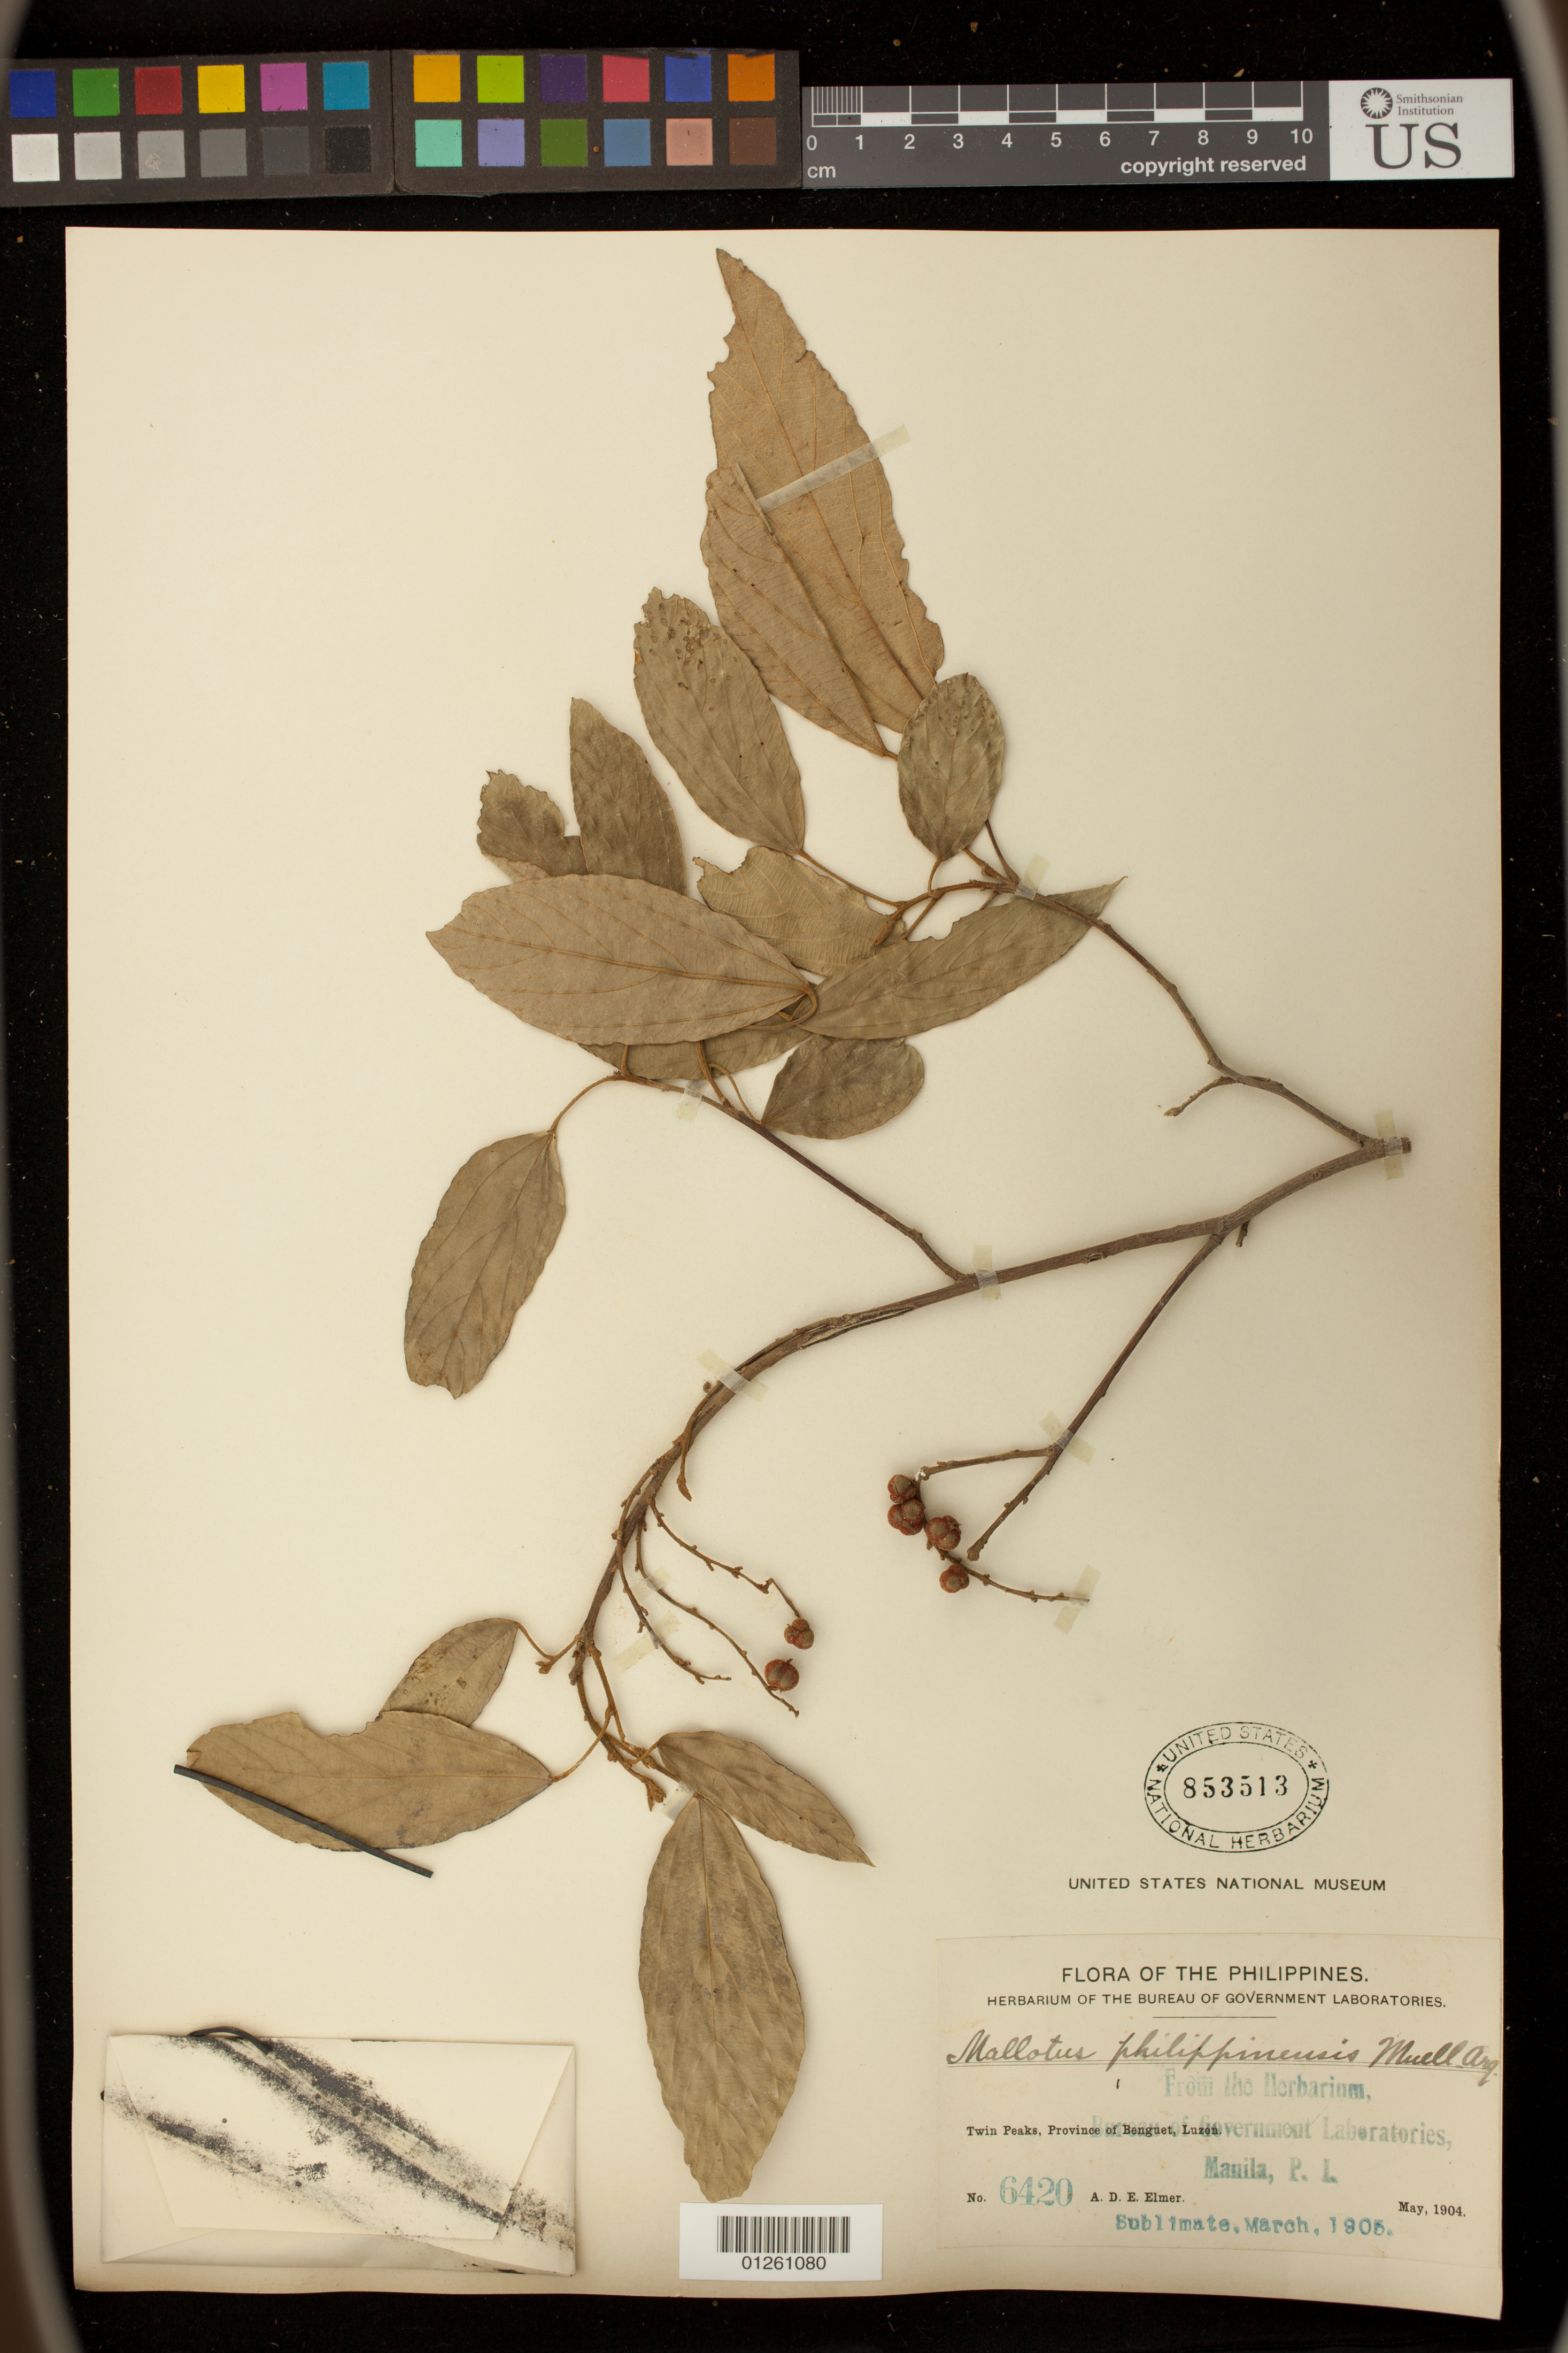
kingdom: Plantae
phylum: Tracheophyta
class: Magnoliopsida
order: Malpighiales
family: Euphorbiaceae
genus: Mallotus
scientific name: Mallotus philippensis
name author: (Lam.) Müll. Arg.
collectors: A. D. E. Elmer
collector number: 6420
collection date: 1904-05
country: Philippines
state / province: Cordillera (Administrative Region)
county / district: Benguet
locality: Twin Peaks, Province of Benguet, Luzon.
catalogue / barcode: US 853513